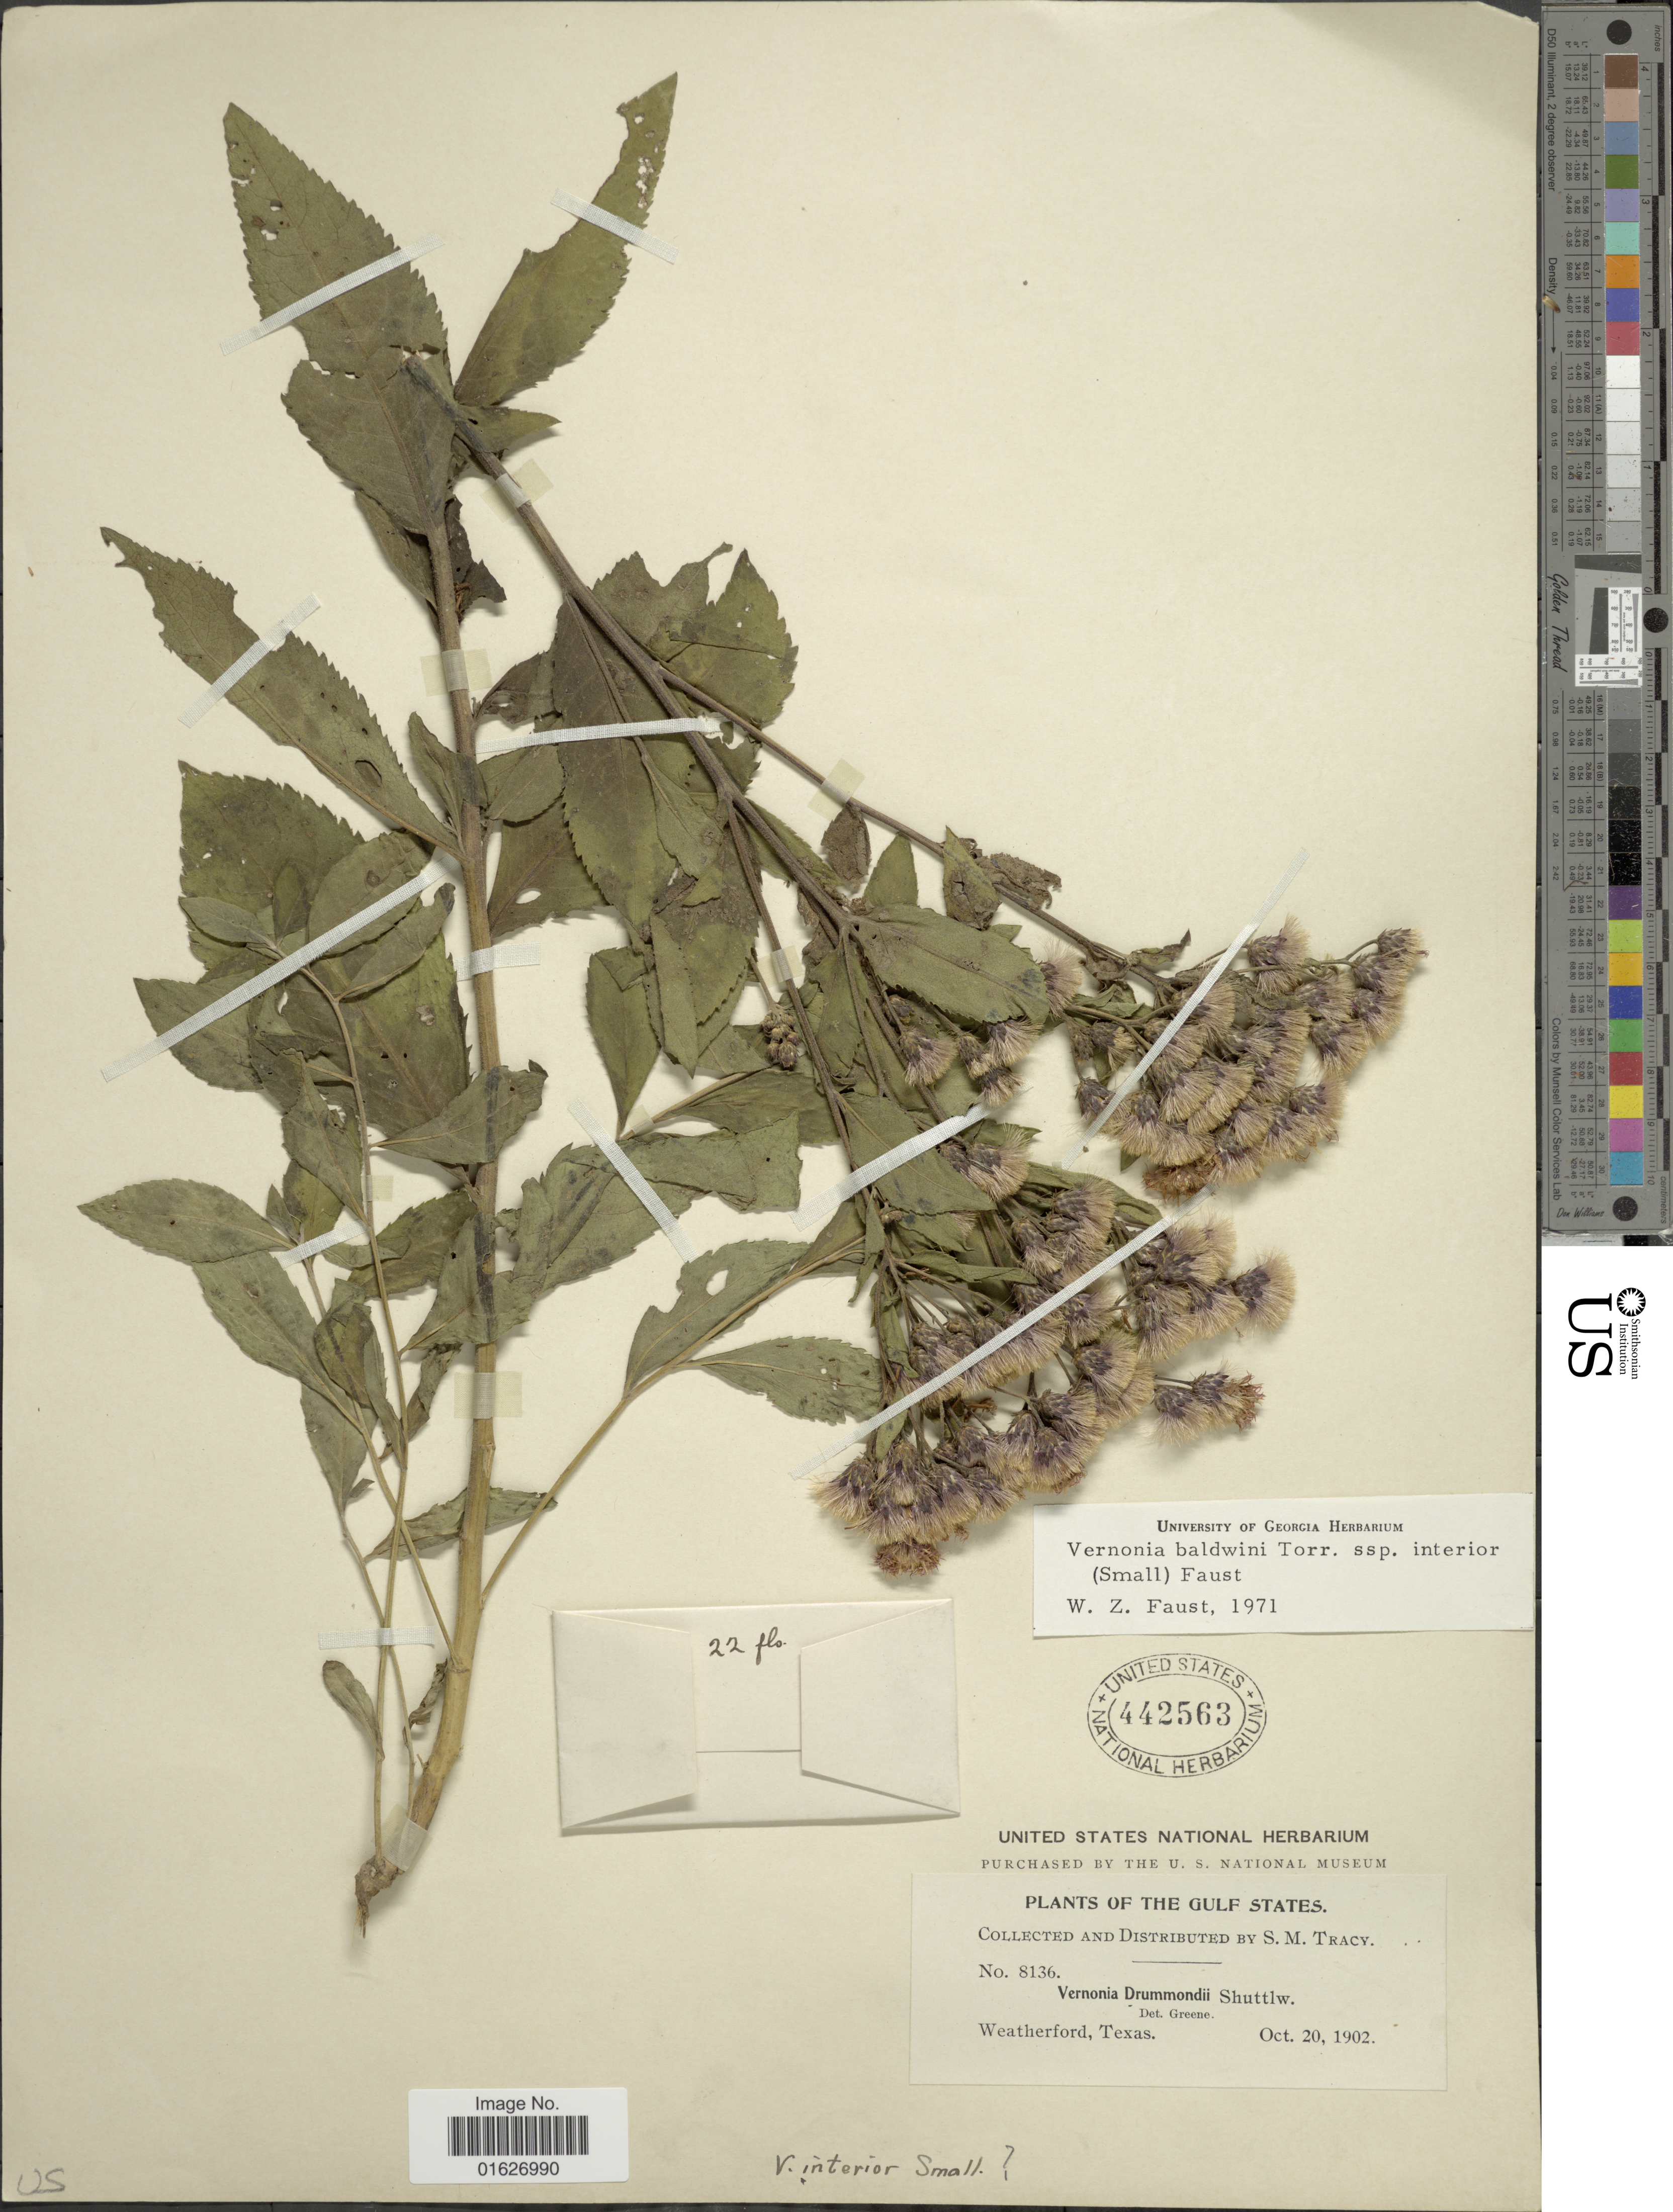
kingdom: Plantae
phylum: Tracheophyta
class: Magnoliopsida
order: Asterales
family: Asteraceae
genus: Vernonia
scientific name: Vernonia baldwinii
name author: Torr.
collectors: S. M. Tracy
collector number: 8136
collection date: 1902-10-20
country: United States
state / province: Texas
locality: Gulf States, Weatherford.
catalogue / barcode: US 442563